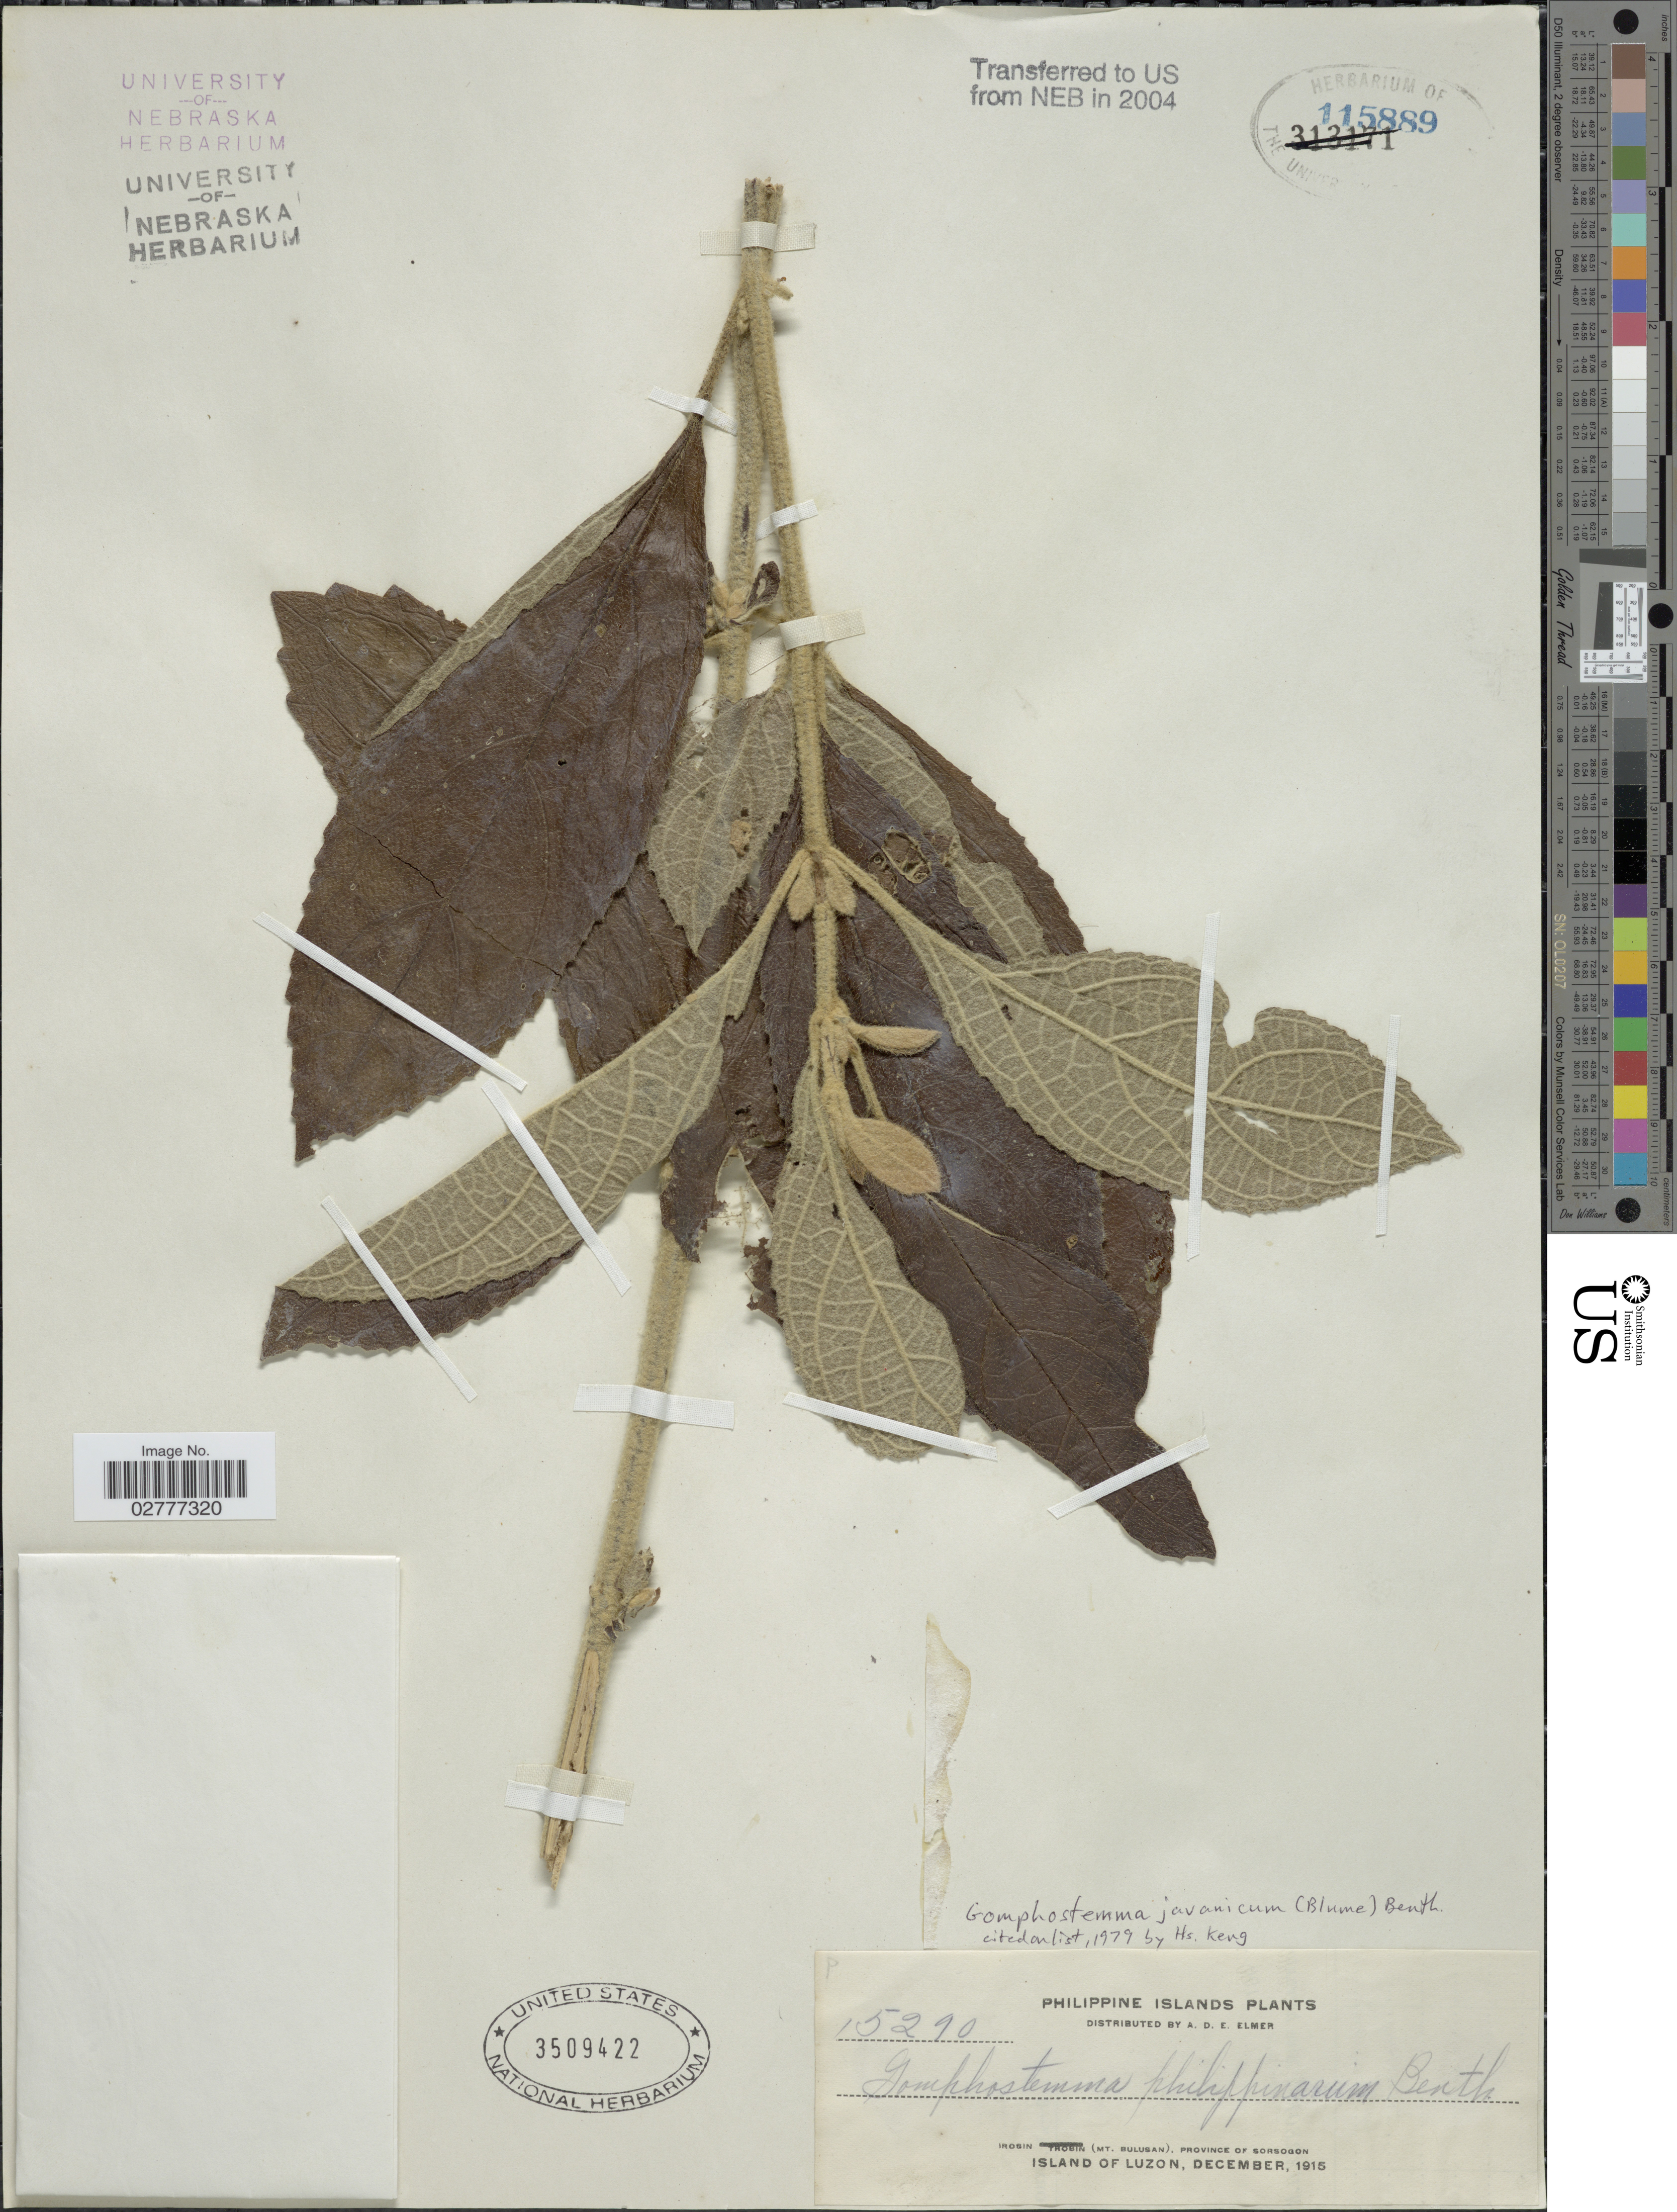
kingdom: Plantae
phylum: Tracheophyta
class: Magnoliopsida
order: Lamiales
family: Lamiaceae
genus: Gomphostemma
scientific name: Gomphostemma javanicum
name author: (Blume) Benth.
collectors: A. D. E. Elmer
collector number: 15290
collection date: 1915-12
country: Philippines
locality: Irosin Trobin (Mt. Bulusan), Province of Sorsogon, Island of Luzon.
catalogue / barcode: US 3509422